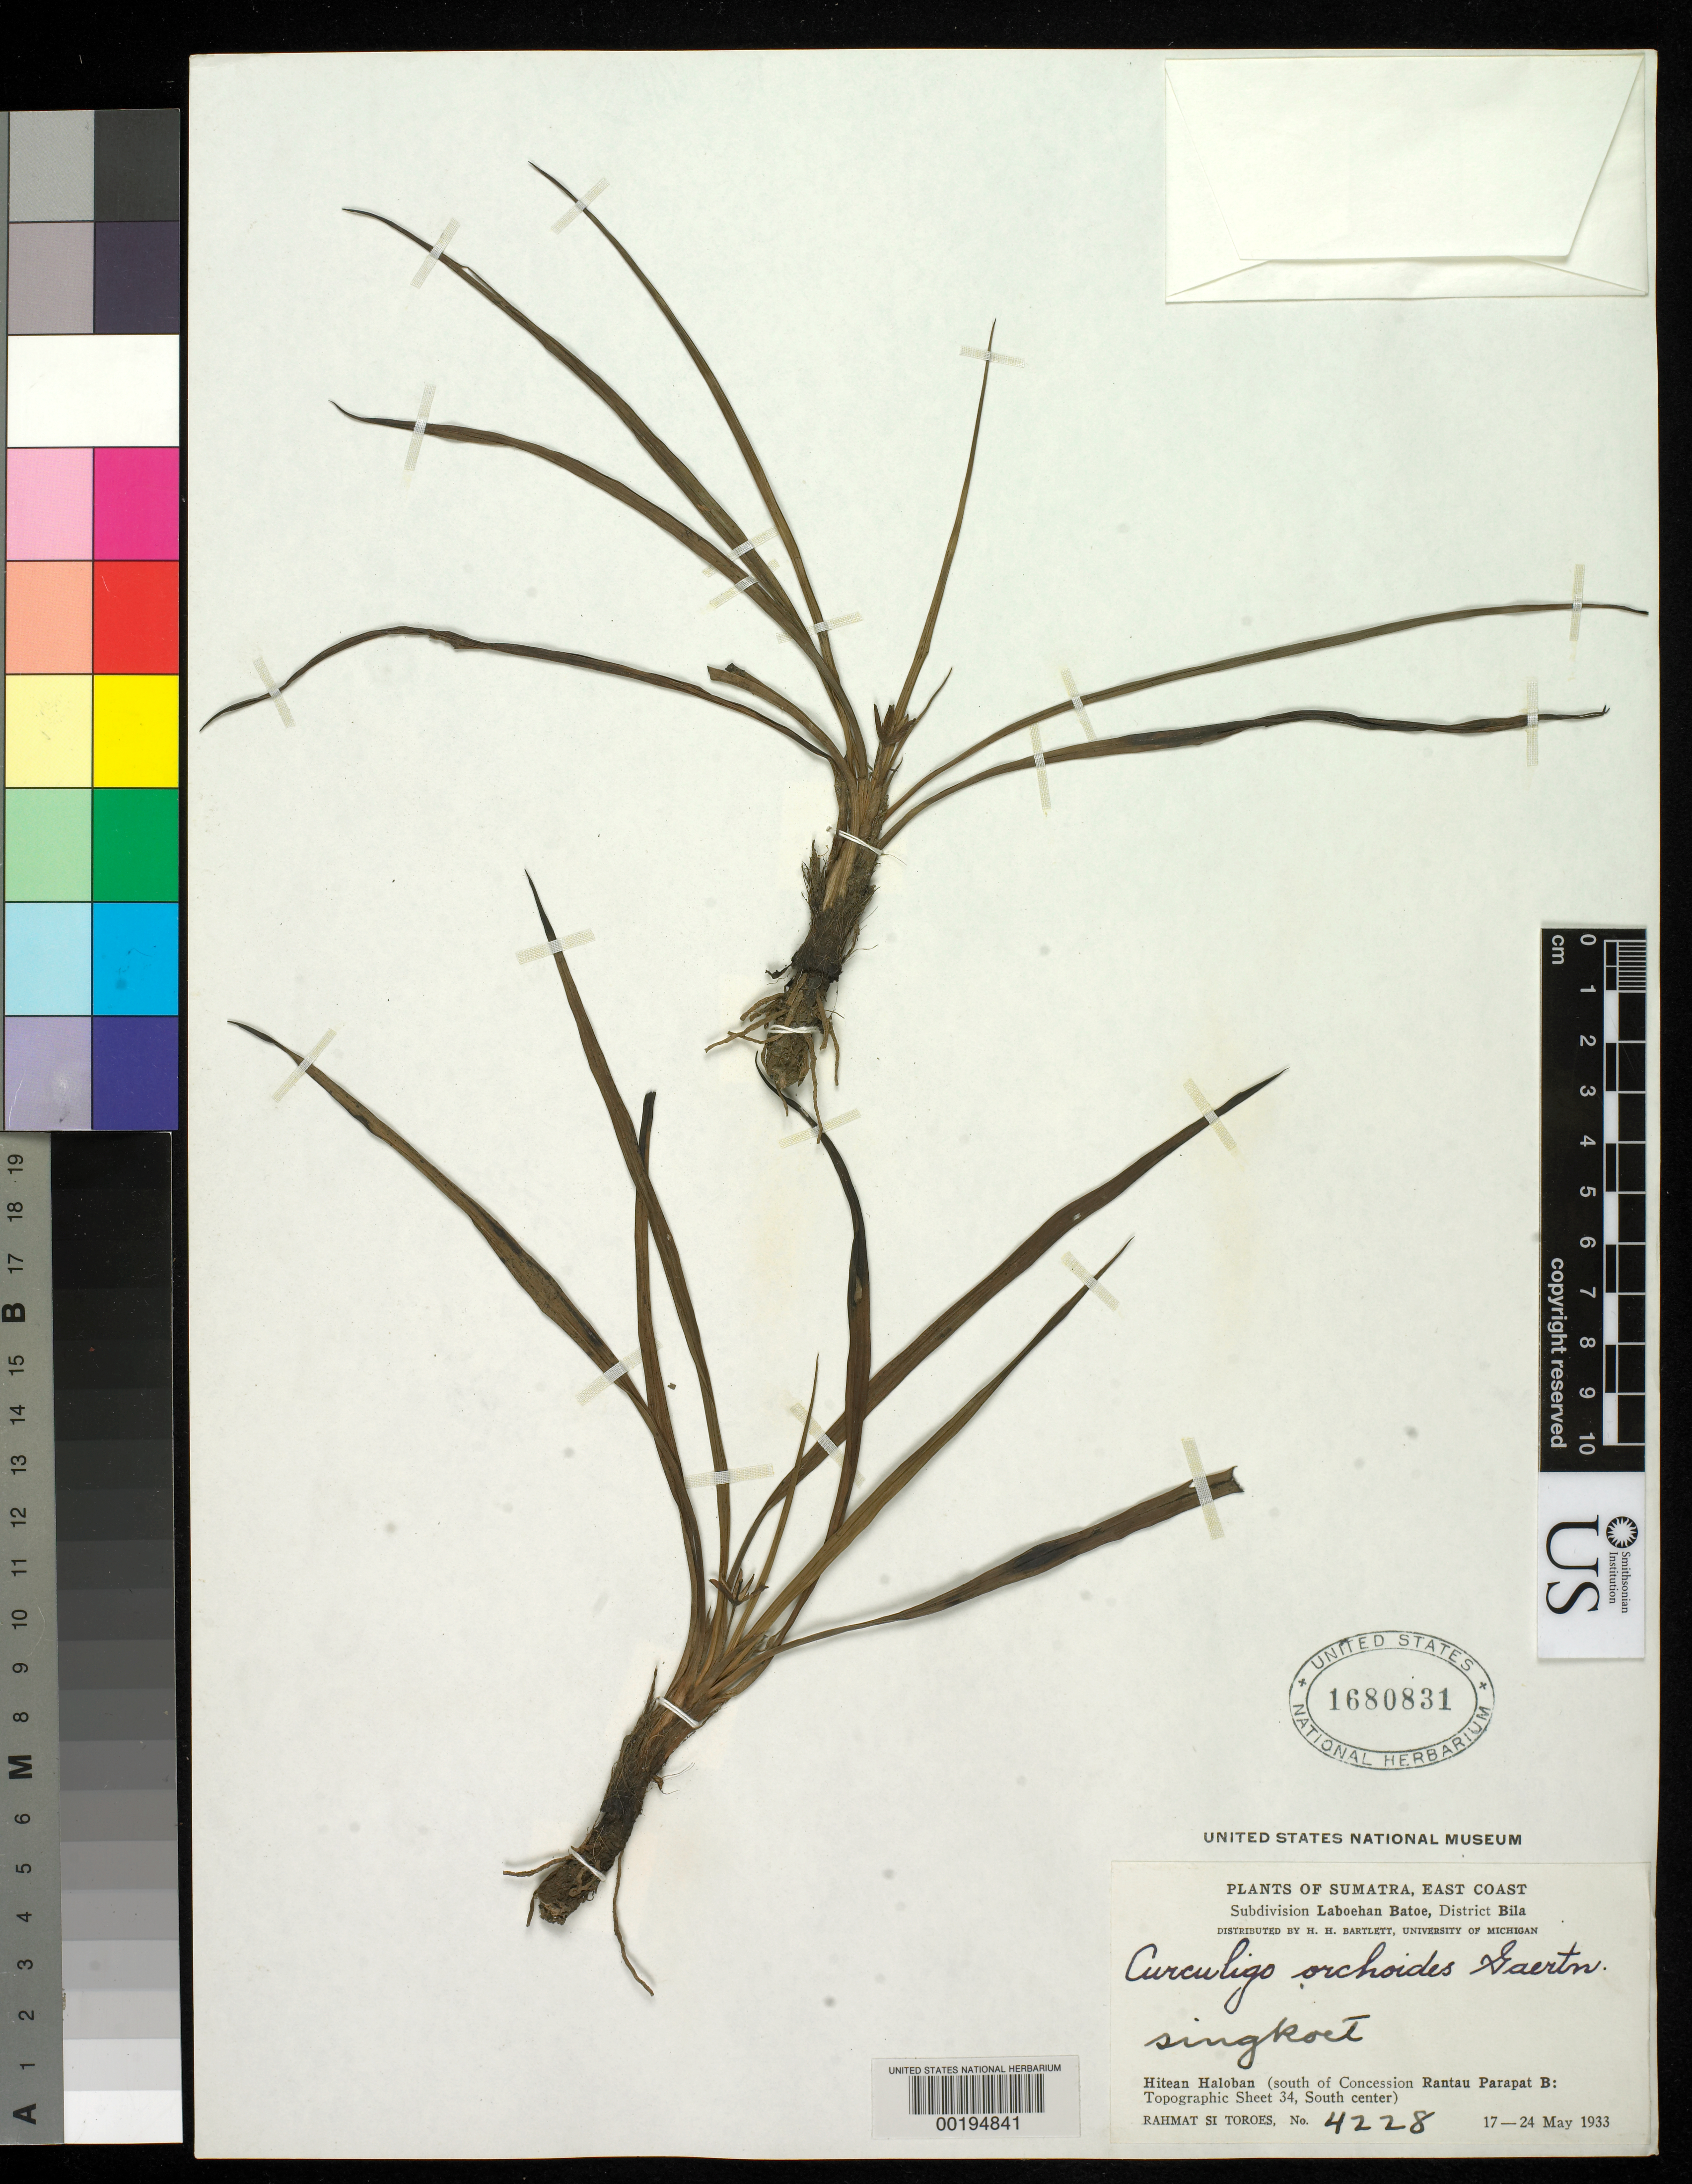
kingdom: Plantae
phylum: Tracheophyta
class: Liliopsida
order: Asparagales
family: Hypoxidaceae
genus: Curculigo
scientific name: Curculigo orchioides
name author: Gaertn.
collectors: Rahmat Si Boeea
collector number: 4228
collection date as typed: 17 May 1933 to 24 May 1933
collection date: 1933-05-17/1933-05-24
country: Indonesia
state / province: Sumatra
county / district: Sumatera Utara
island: Sumatra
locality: Batoe dist., laboehan batoe; singkoet, hitean haloban, s of concession rantau parapat b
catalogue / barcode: US 1680831